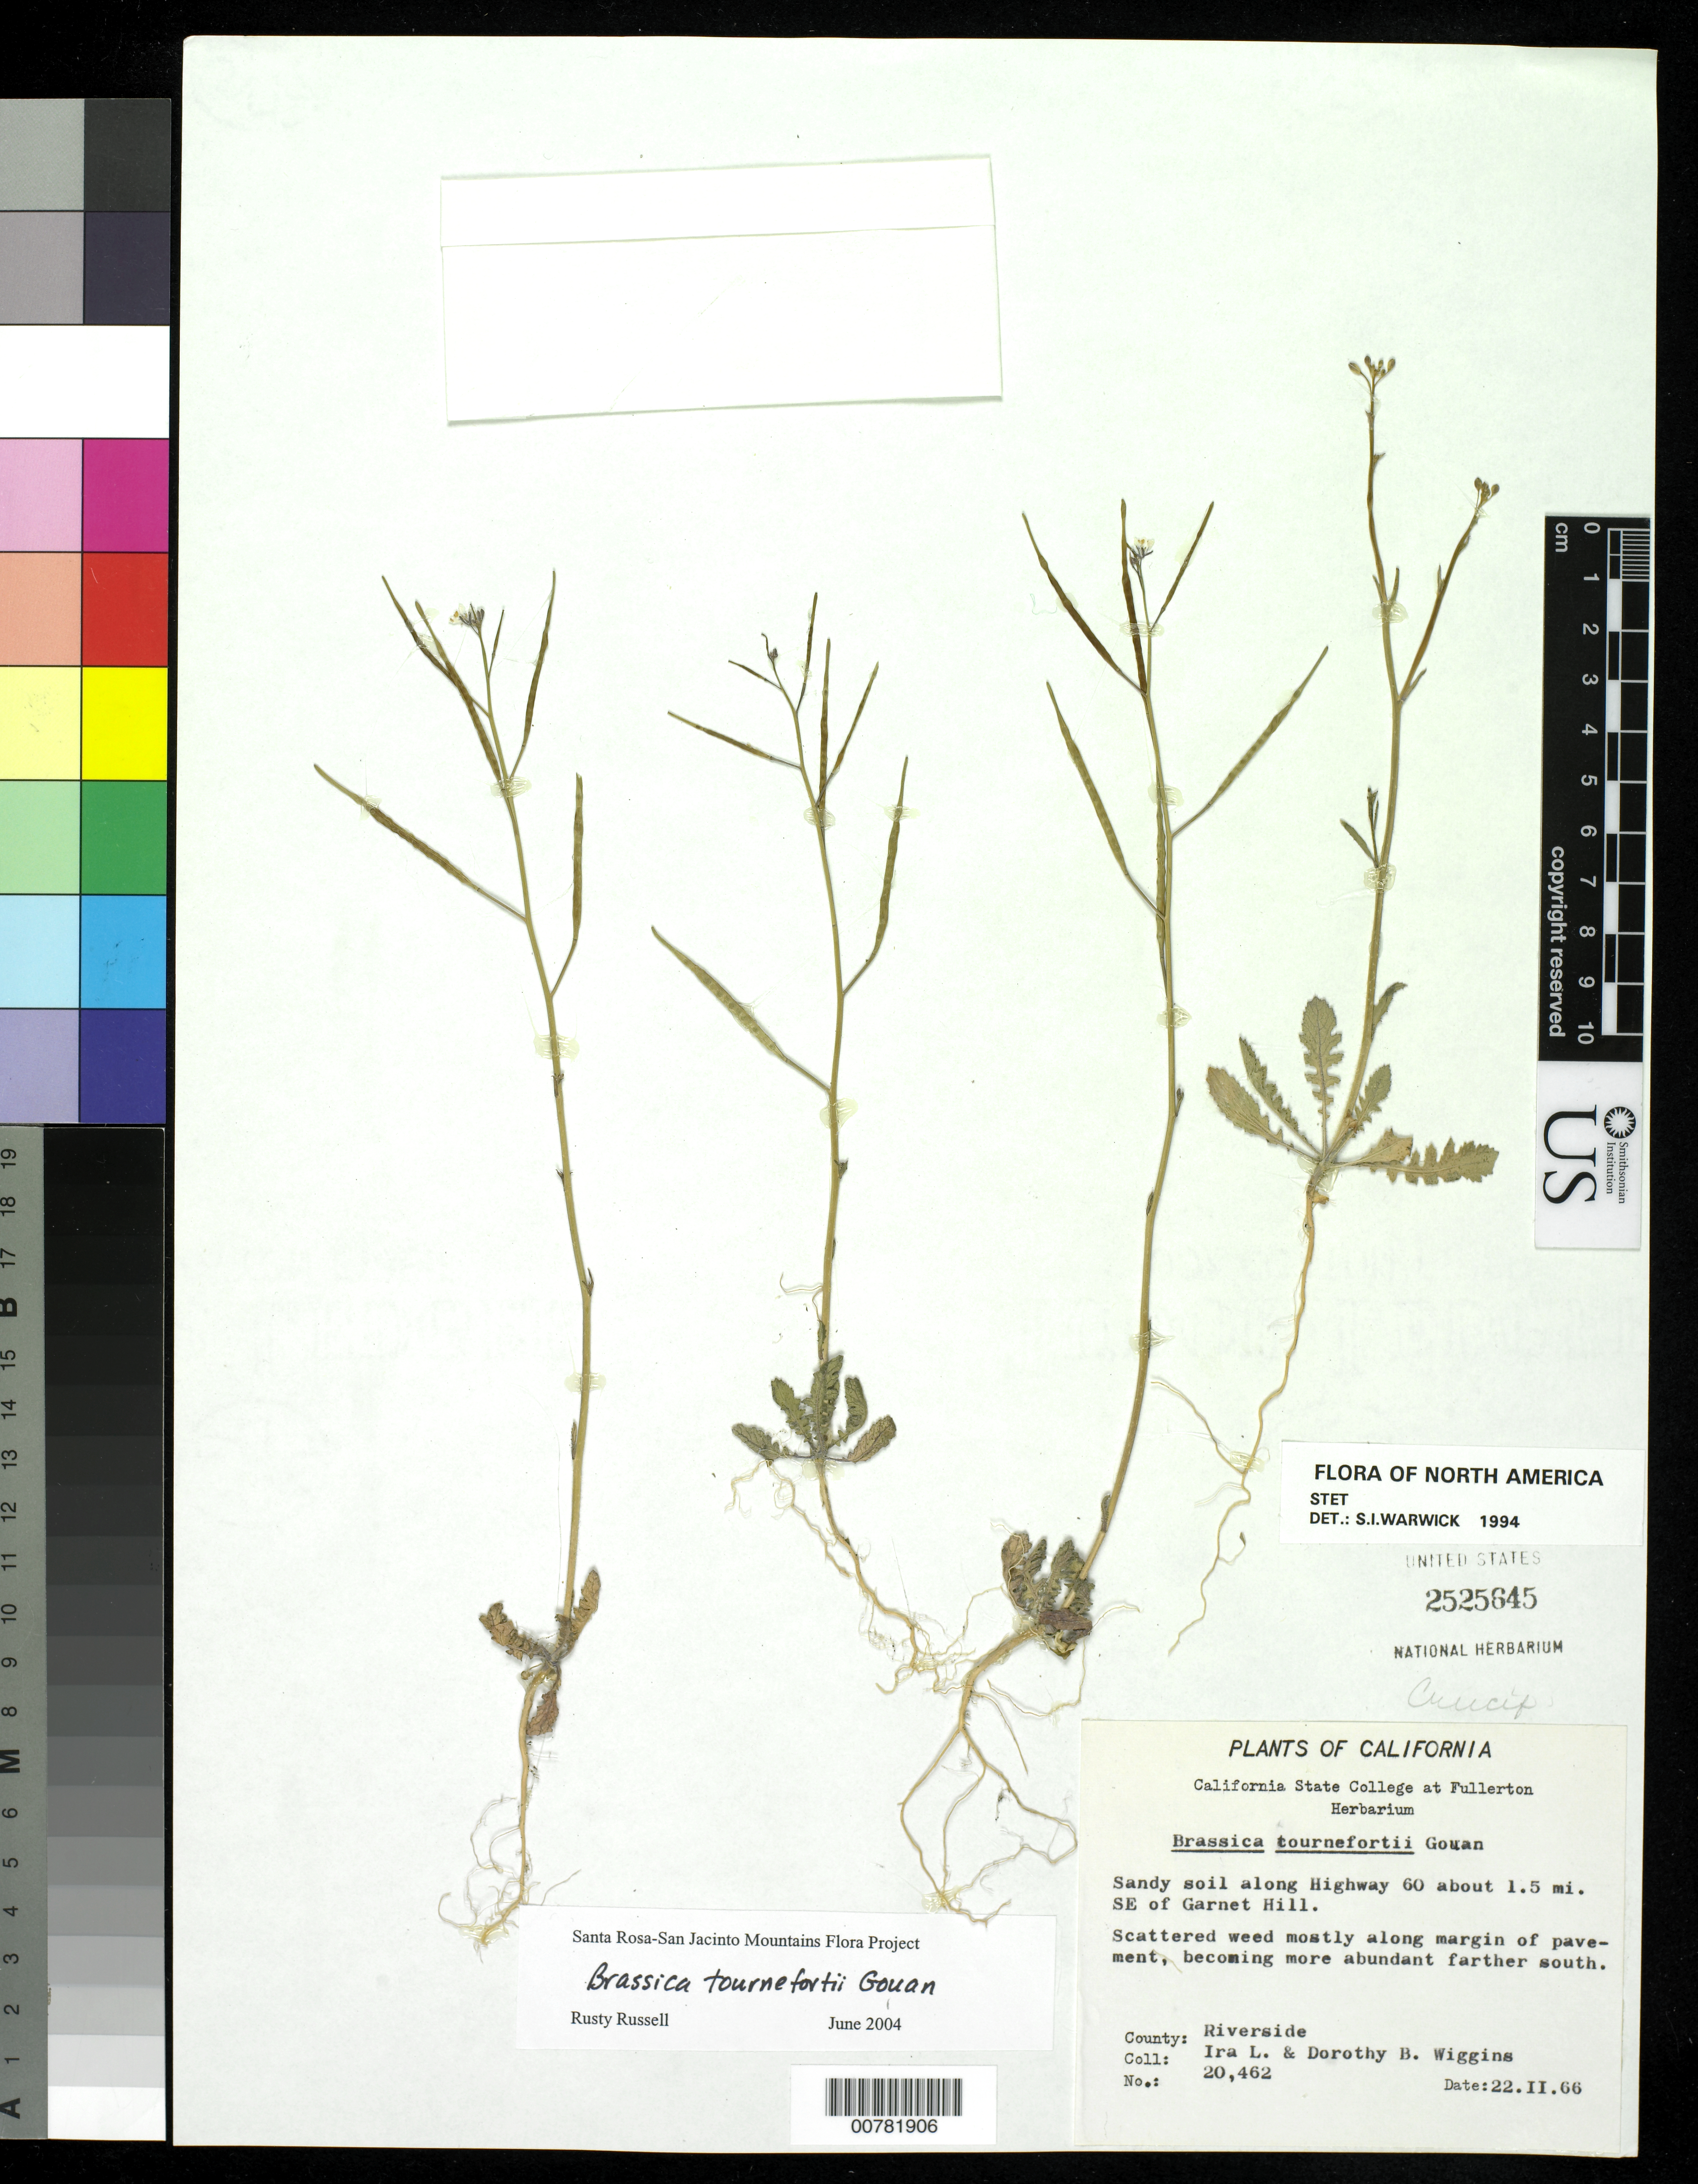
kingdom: Plantae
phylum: Tracheophyta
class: Magnoliopsida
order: Brassicales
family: Brassicaceae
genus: Brassica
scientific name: Brassica tournefortii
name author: Gouan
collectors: I. L. Wiggins & D. B. Wiggins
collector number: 20462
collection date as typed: Transcribed d/m/y: 22/2/66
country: United States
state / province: California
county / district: Riverside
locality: Sandy soil along Highway 60 about 1.5 mi. SE of Garnet Hill. County: Riverside.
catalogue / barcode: US 2525845